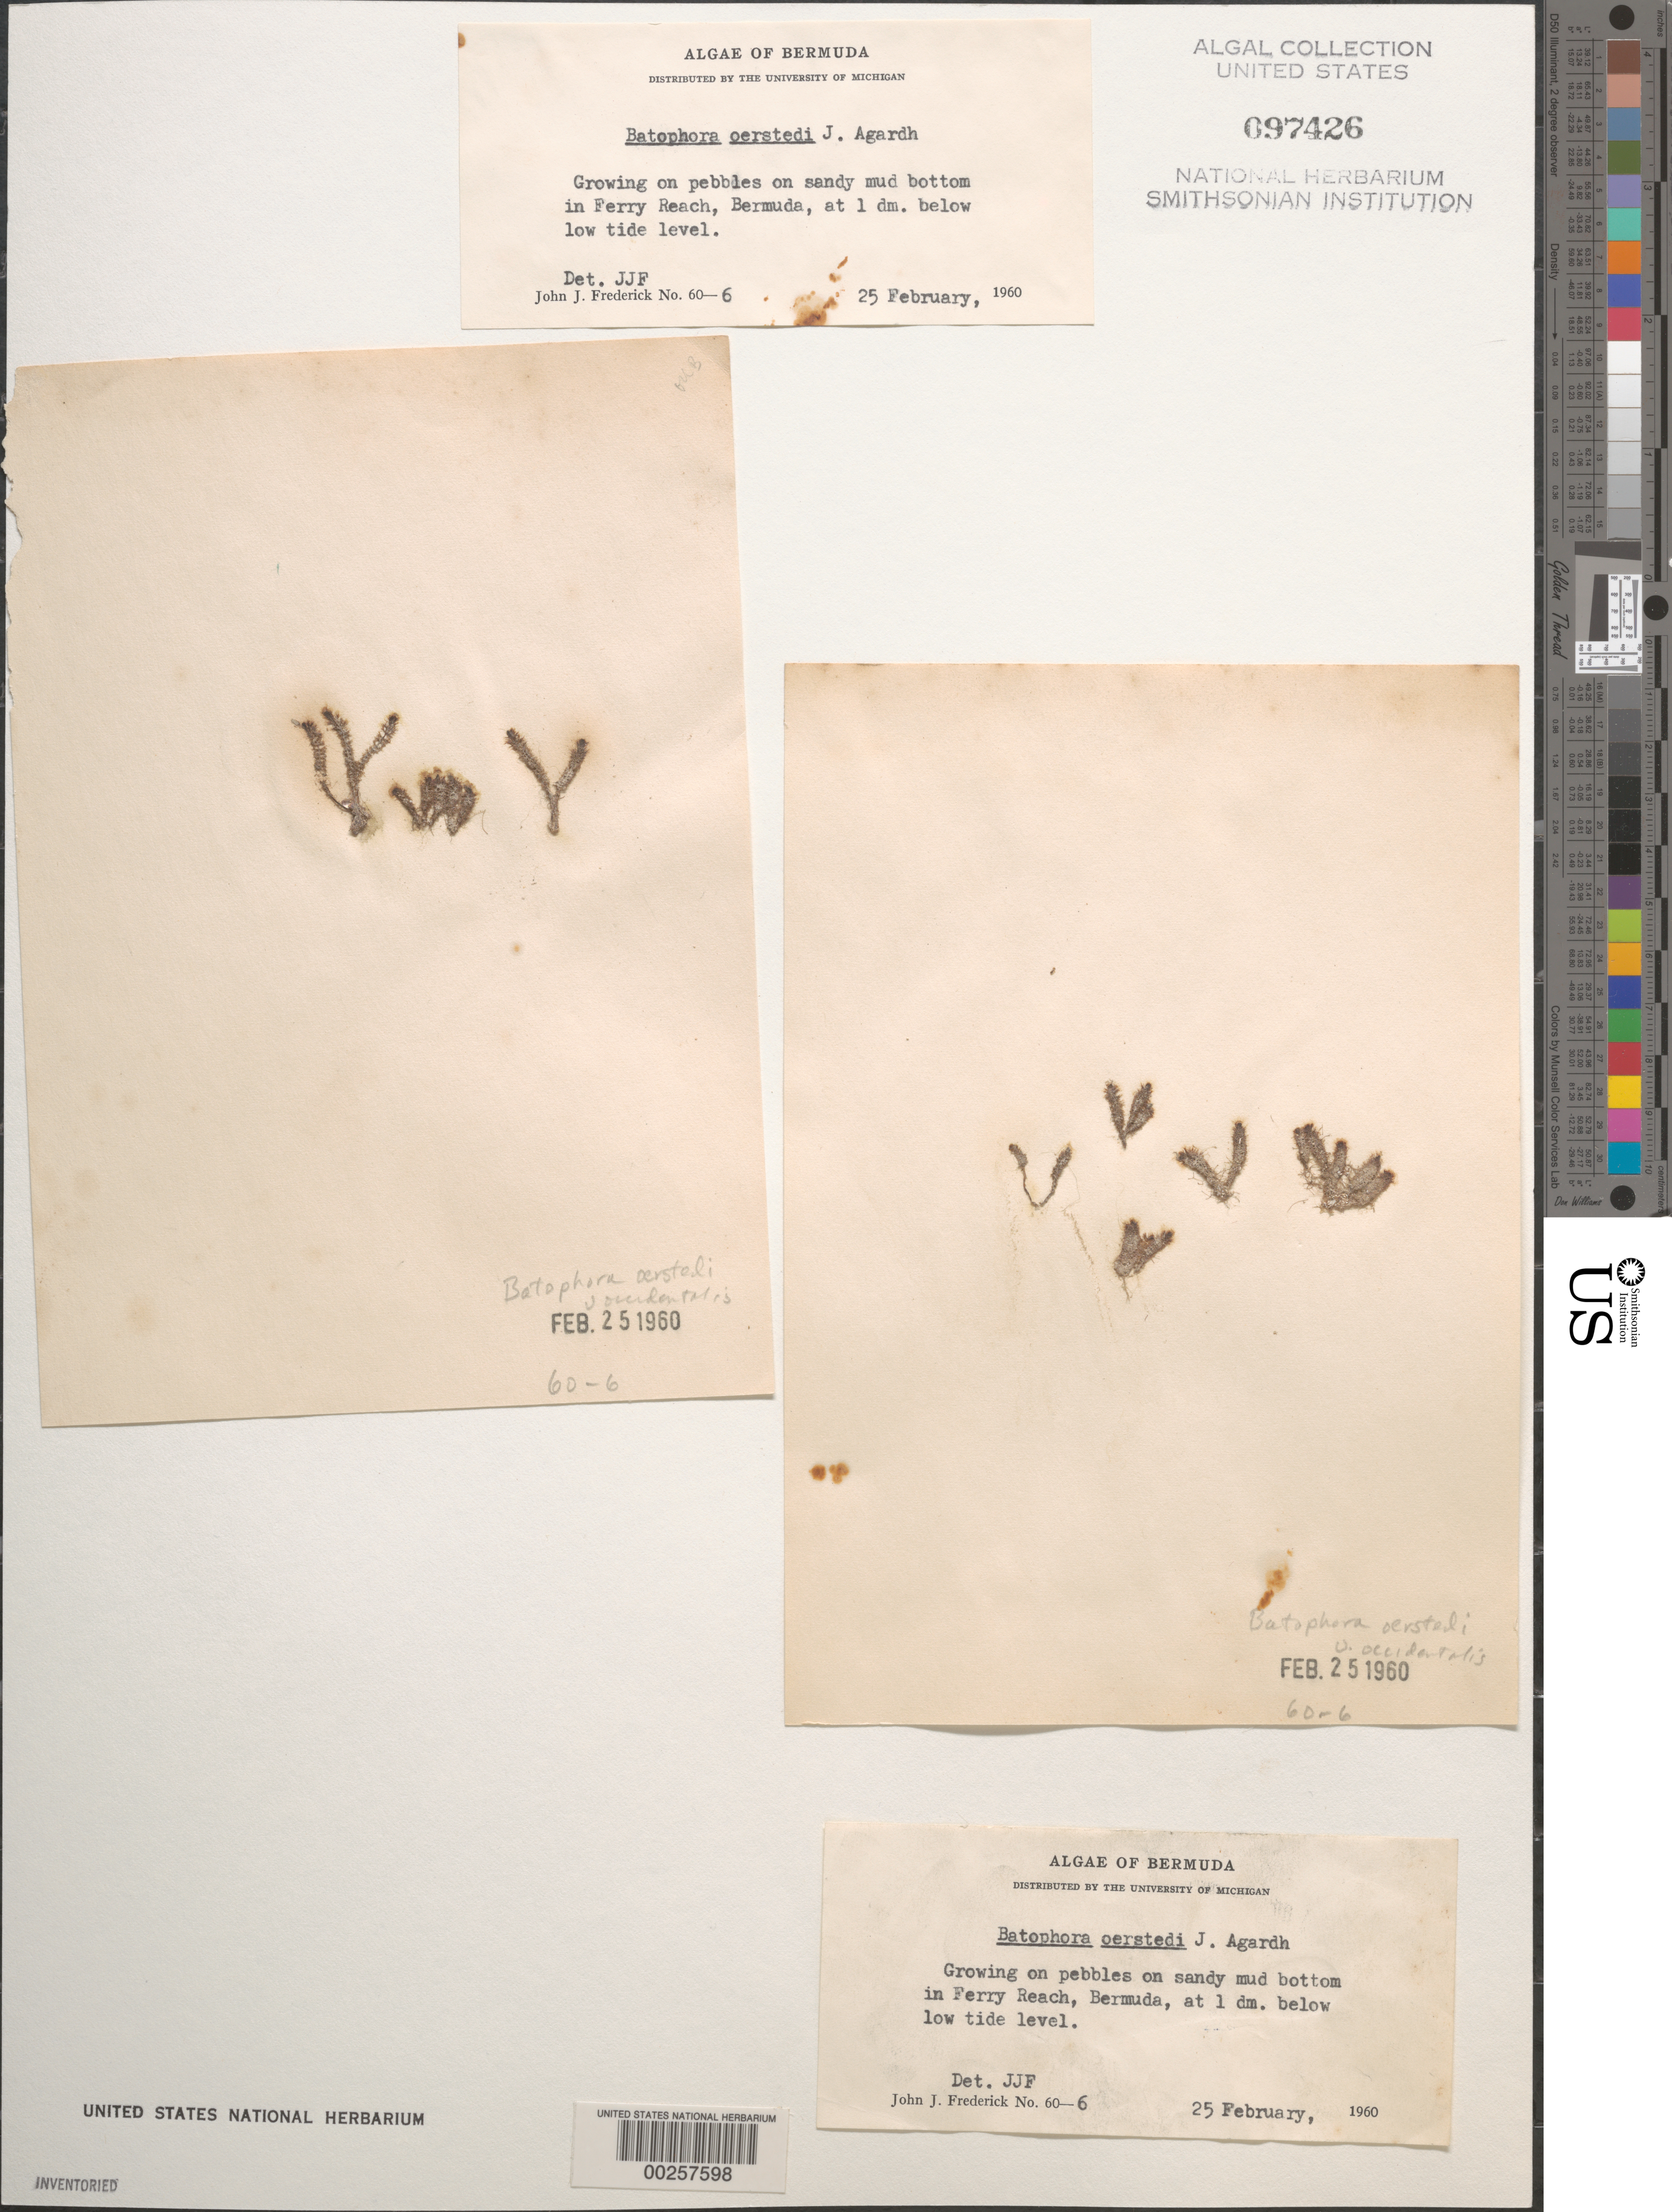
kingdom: Plantae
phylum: Chlorophyta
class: Ulvophyceae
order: Dasycladales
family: Dasycladaceae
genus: Batophora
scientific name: Batophora oerstedii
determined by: Frederick, J. J.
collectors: J. Frederick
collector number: JJF 60-6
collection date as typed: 25 Feb 1960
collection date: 1960-02-25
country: Bermuda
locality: Ferry Reach, between St. David's Island and St. George's Island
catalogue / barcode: US 97426